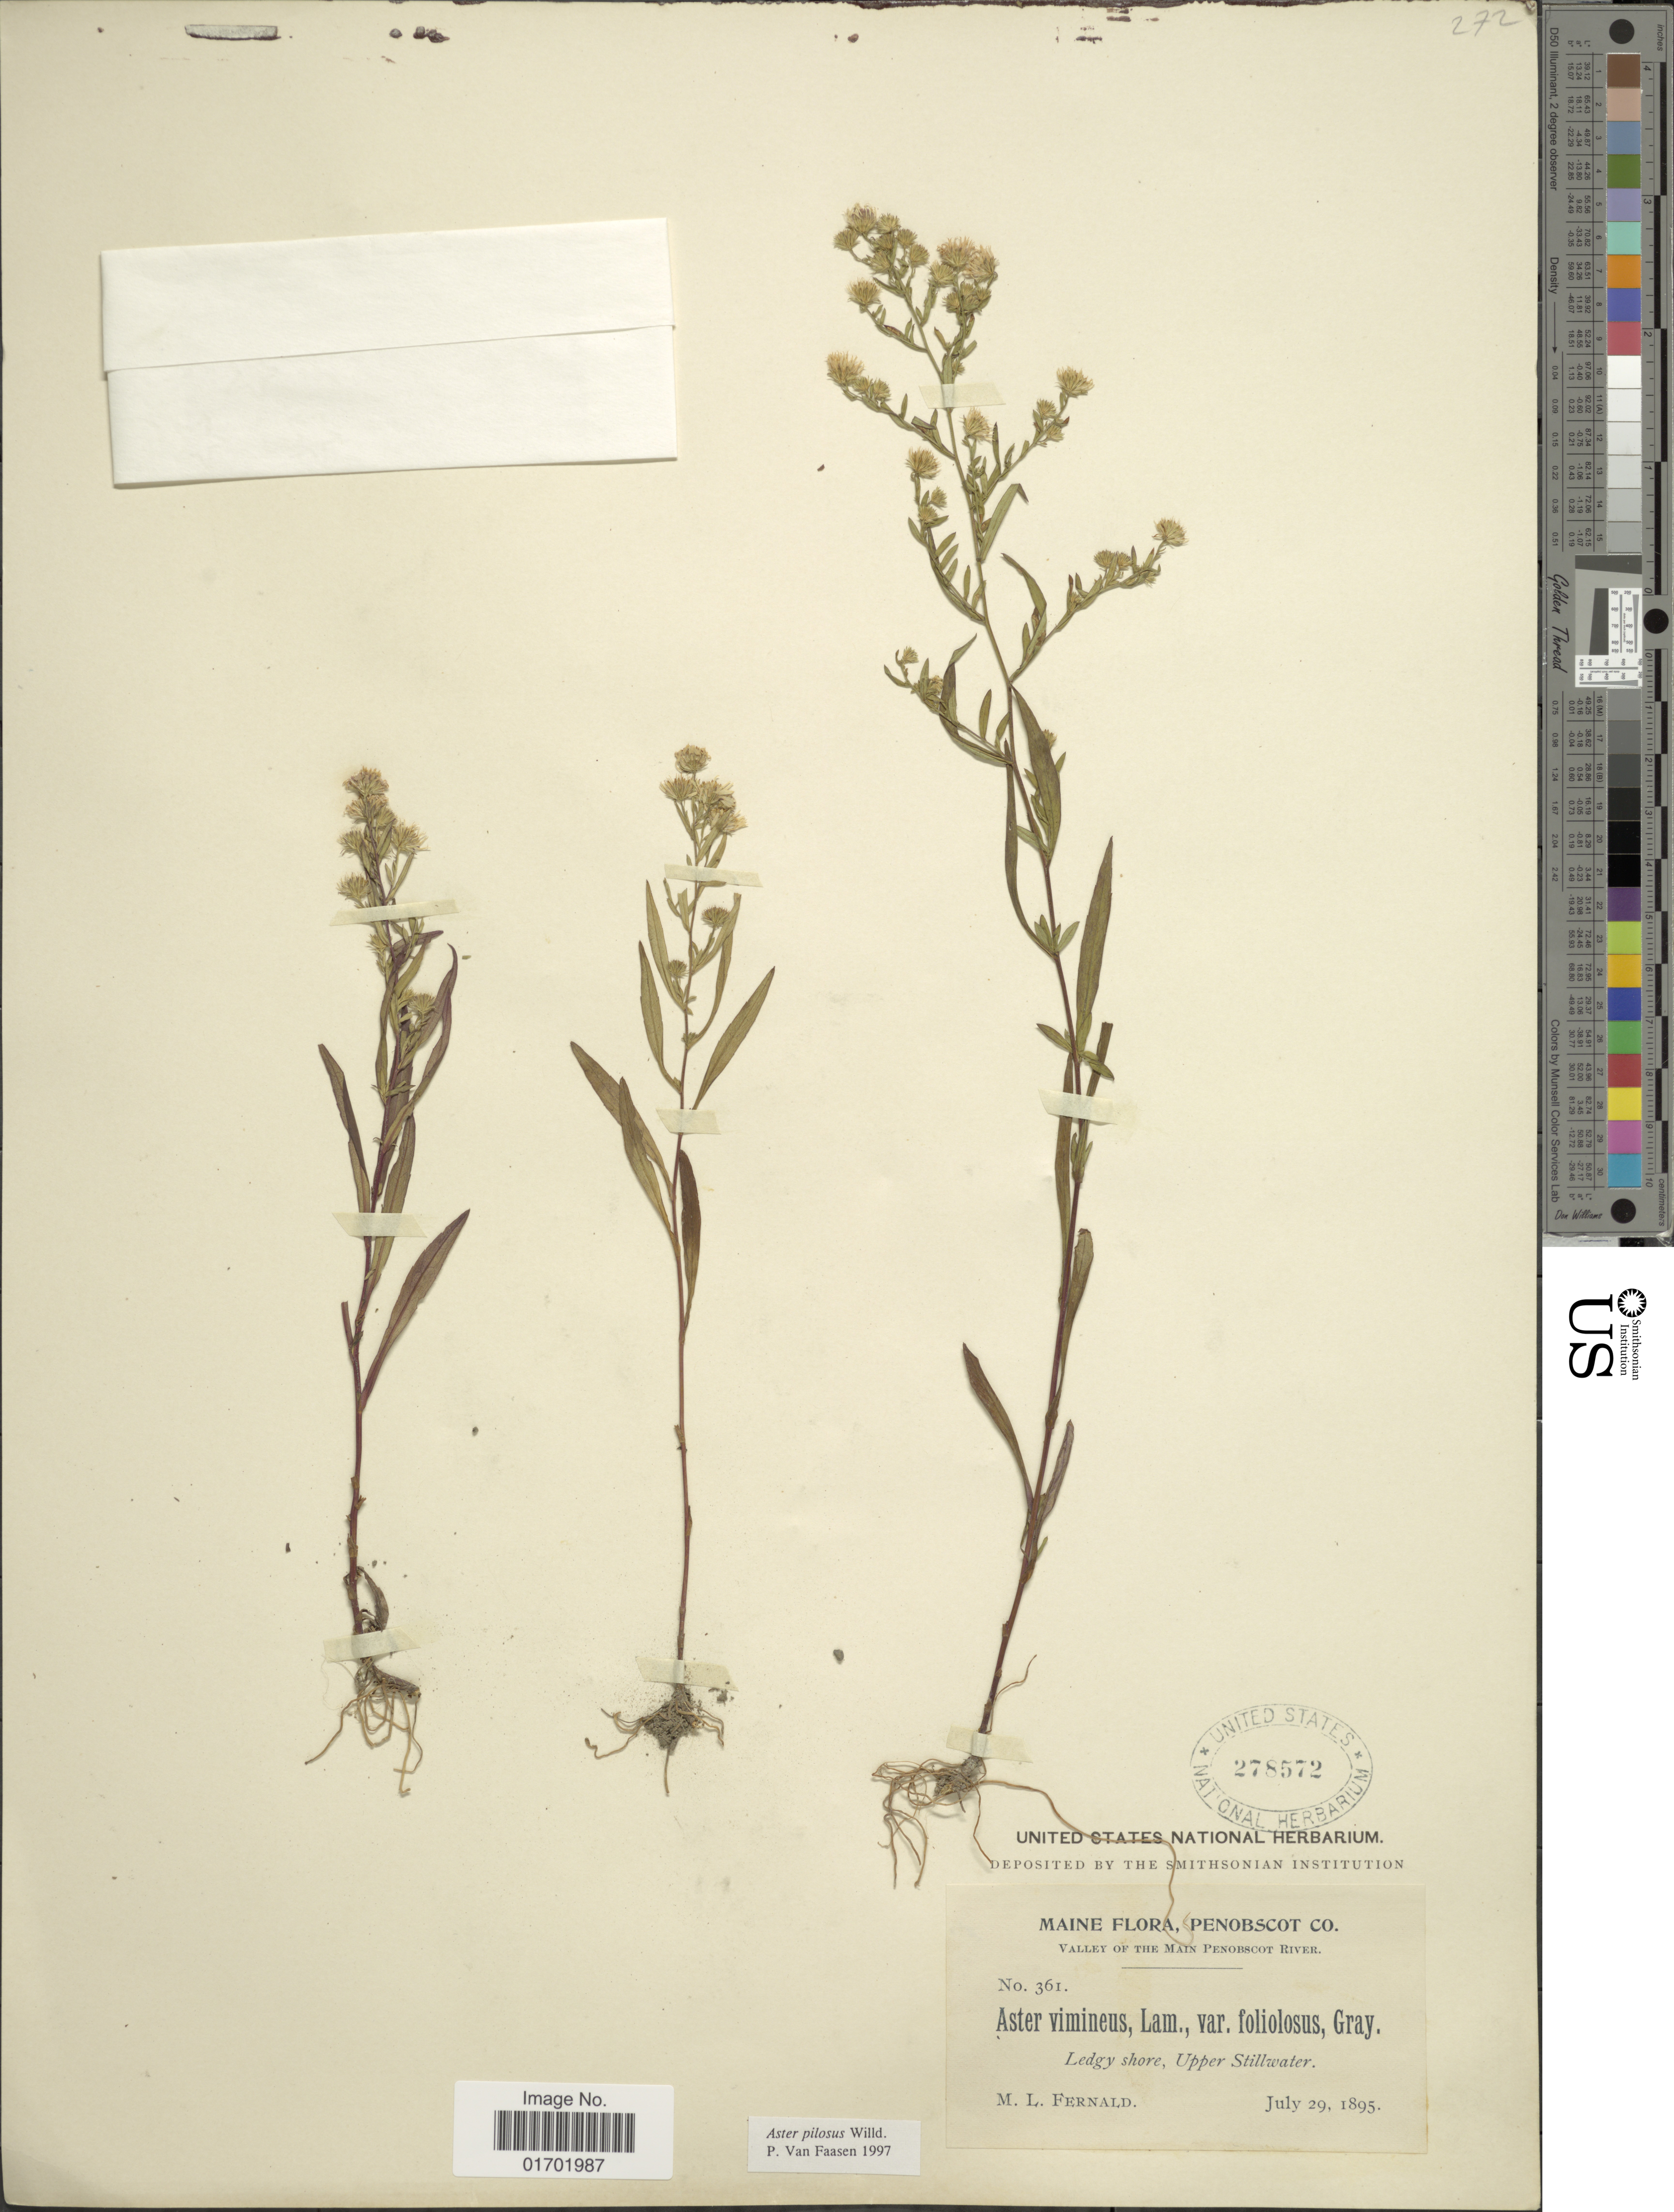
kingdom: Plantae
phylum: Tracheophyta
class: Magnoliopsida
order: Asterales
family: Asteraceae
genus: Symphyotrichum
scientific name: Symphyotrichum pilosum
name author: (Willd.) G.L. Nesom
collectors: M. L. Fernald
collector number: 361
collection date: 1895-07-29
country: United States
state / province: Maine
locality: Penobscot Co., Valley of the Main Penobscot river, Upper Stillwater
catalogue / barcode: US 278572